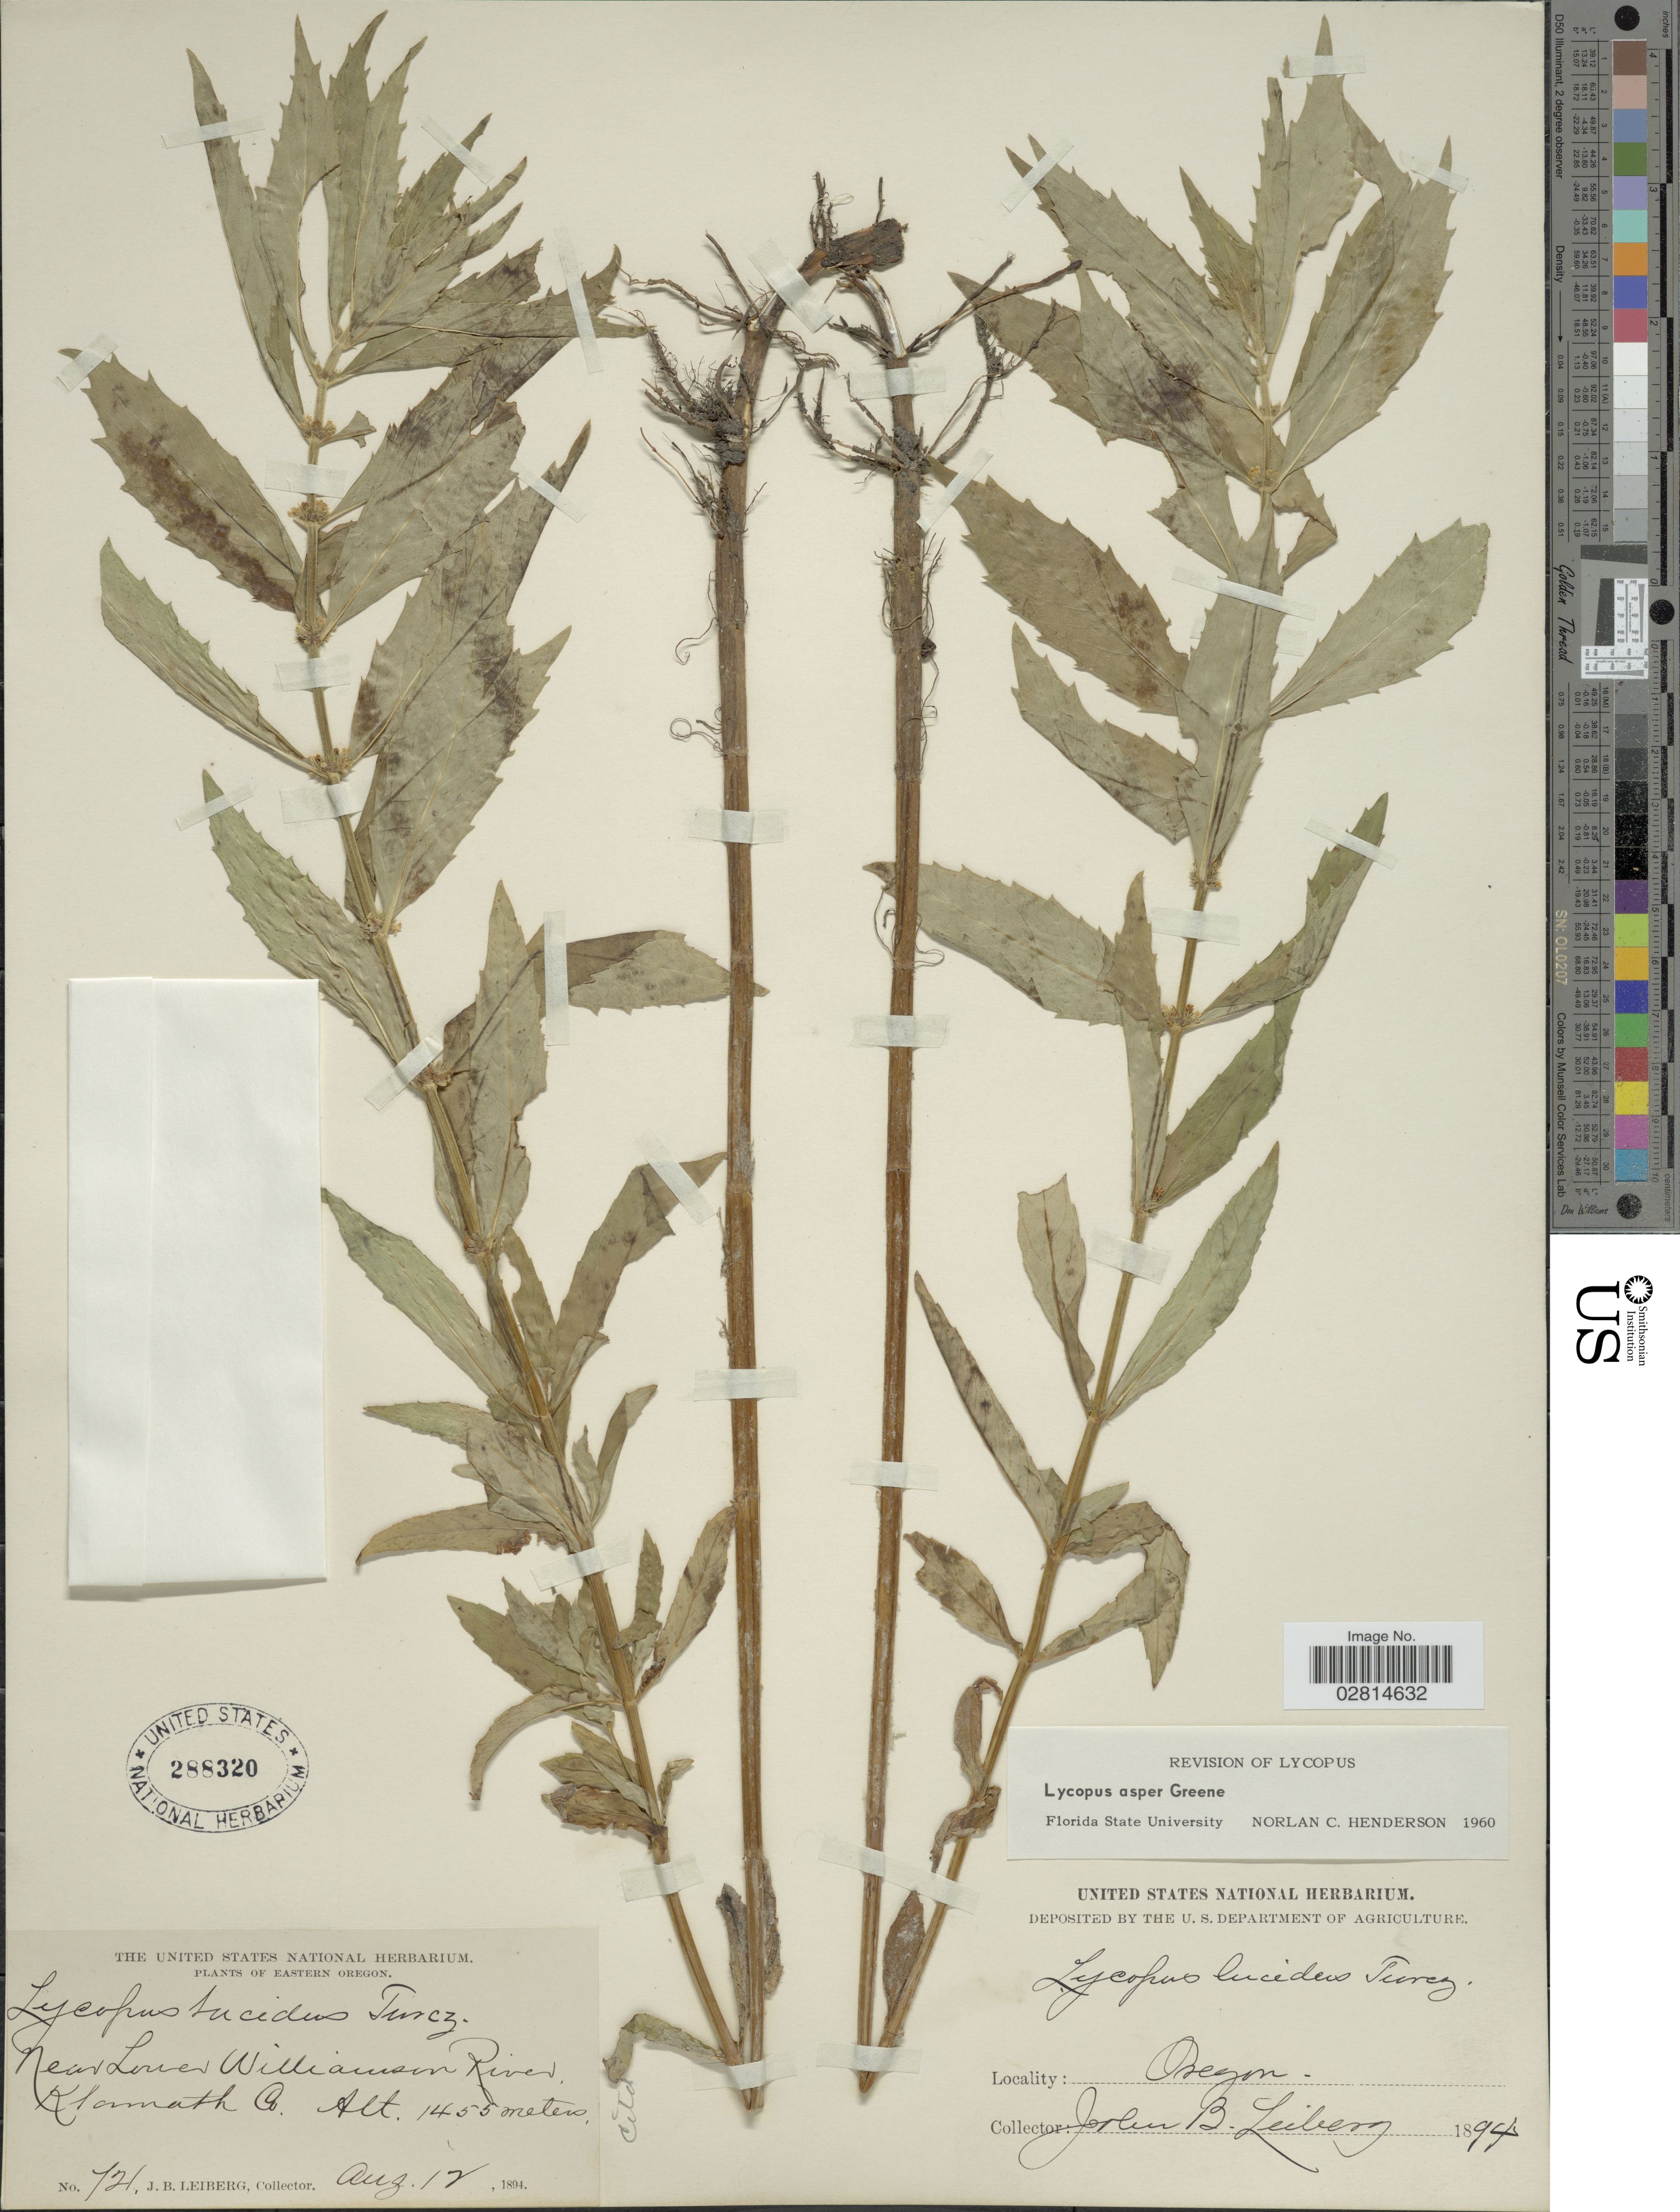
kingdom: Plantae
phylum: Tracheophyta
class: Magnoliopsida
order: Lamiales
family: Lamiaceae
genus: Lycopus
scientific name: Lycopus asper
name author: Greene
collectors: J. B. Leiberg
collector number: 721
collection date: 1894-08-12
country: United States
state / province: Oregon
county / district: Klamath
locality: Eastern Oregon. Near Lower Williamson River. Klamath Co.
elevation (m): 1455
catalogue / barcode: US 288320